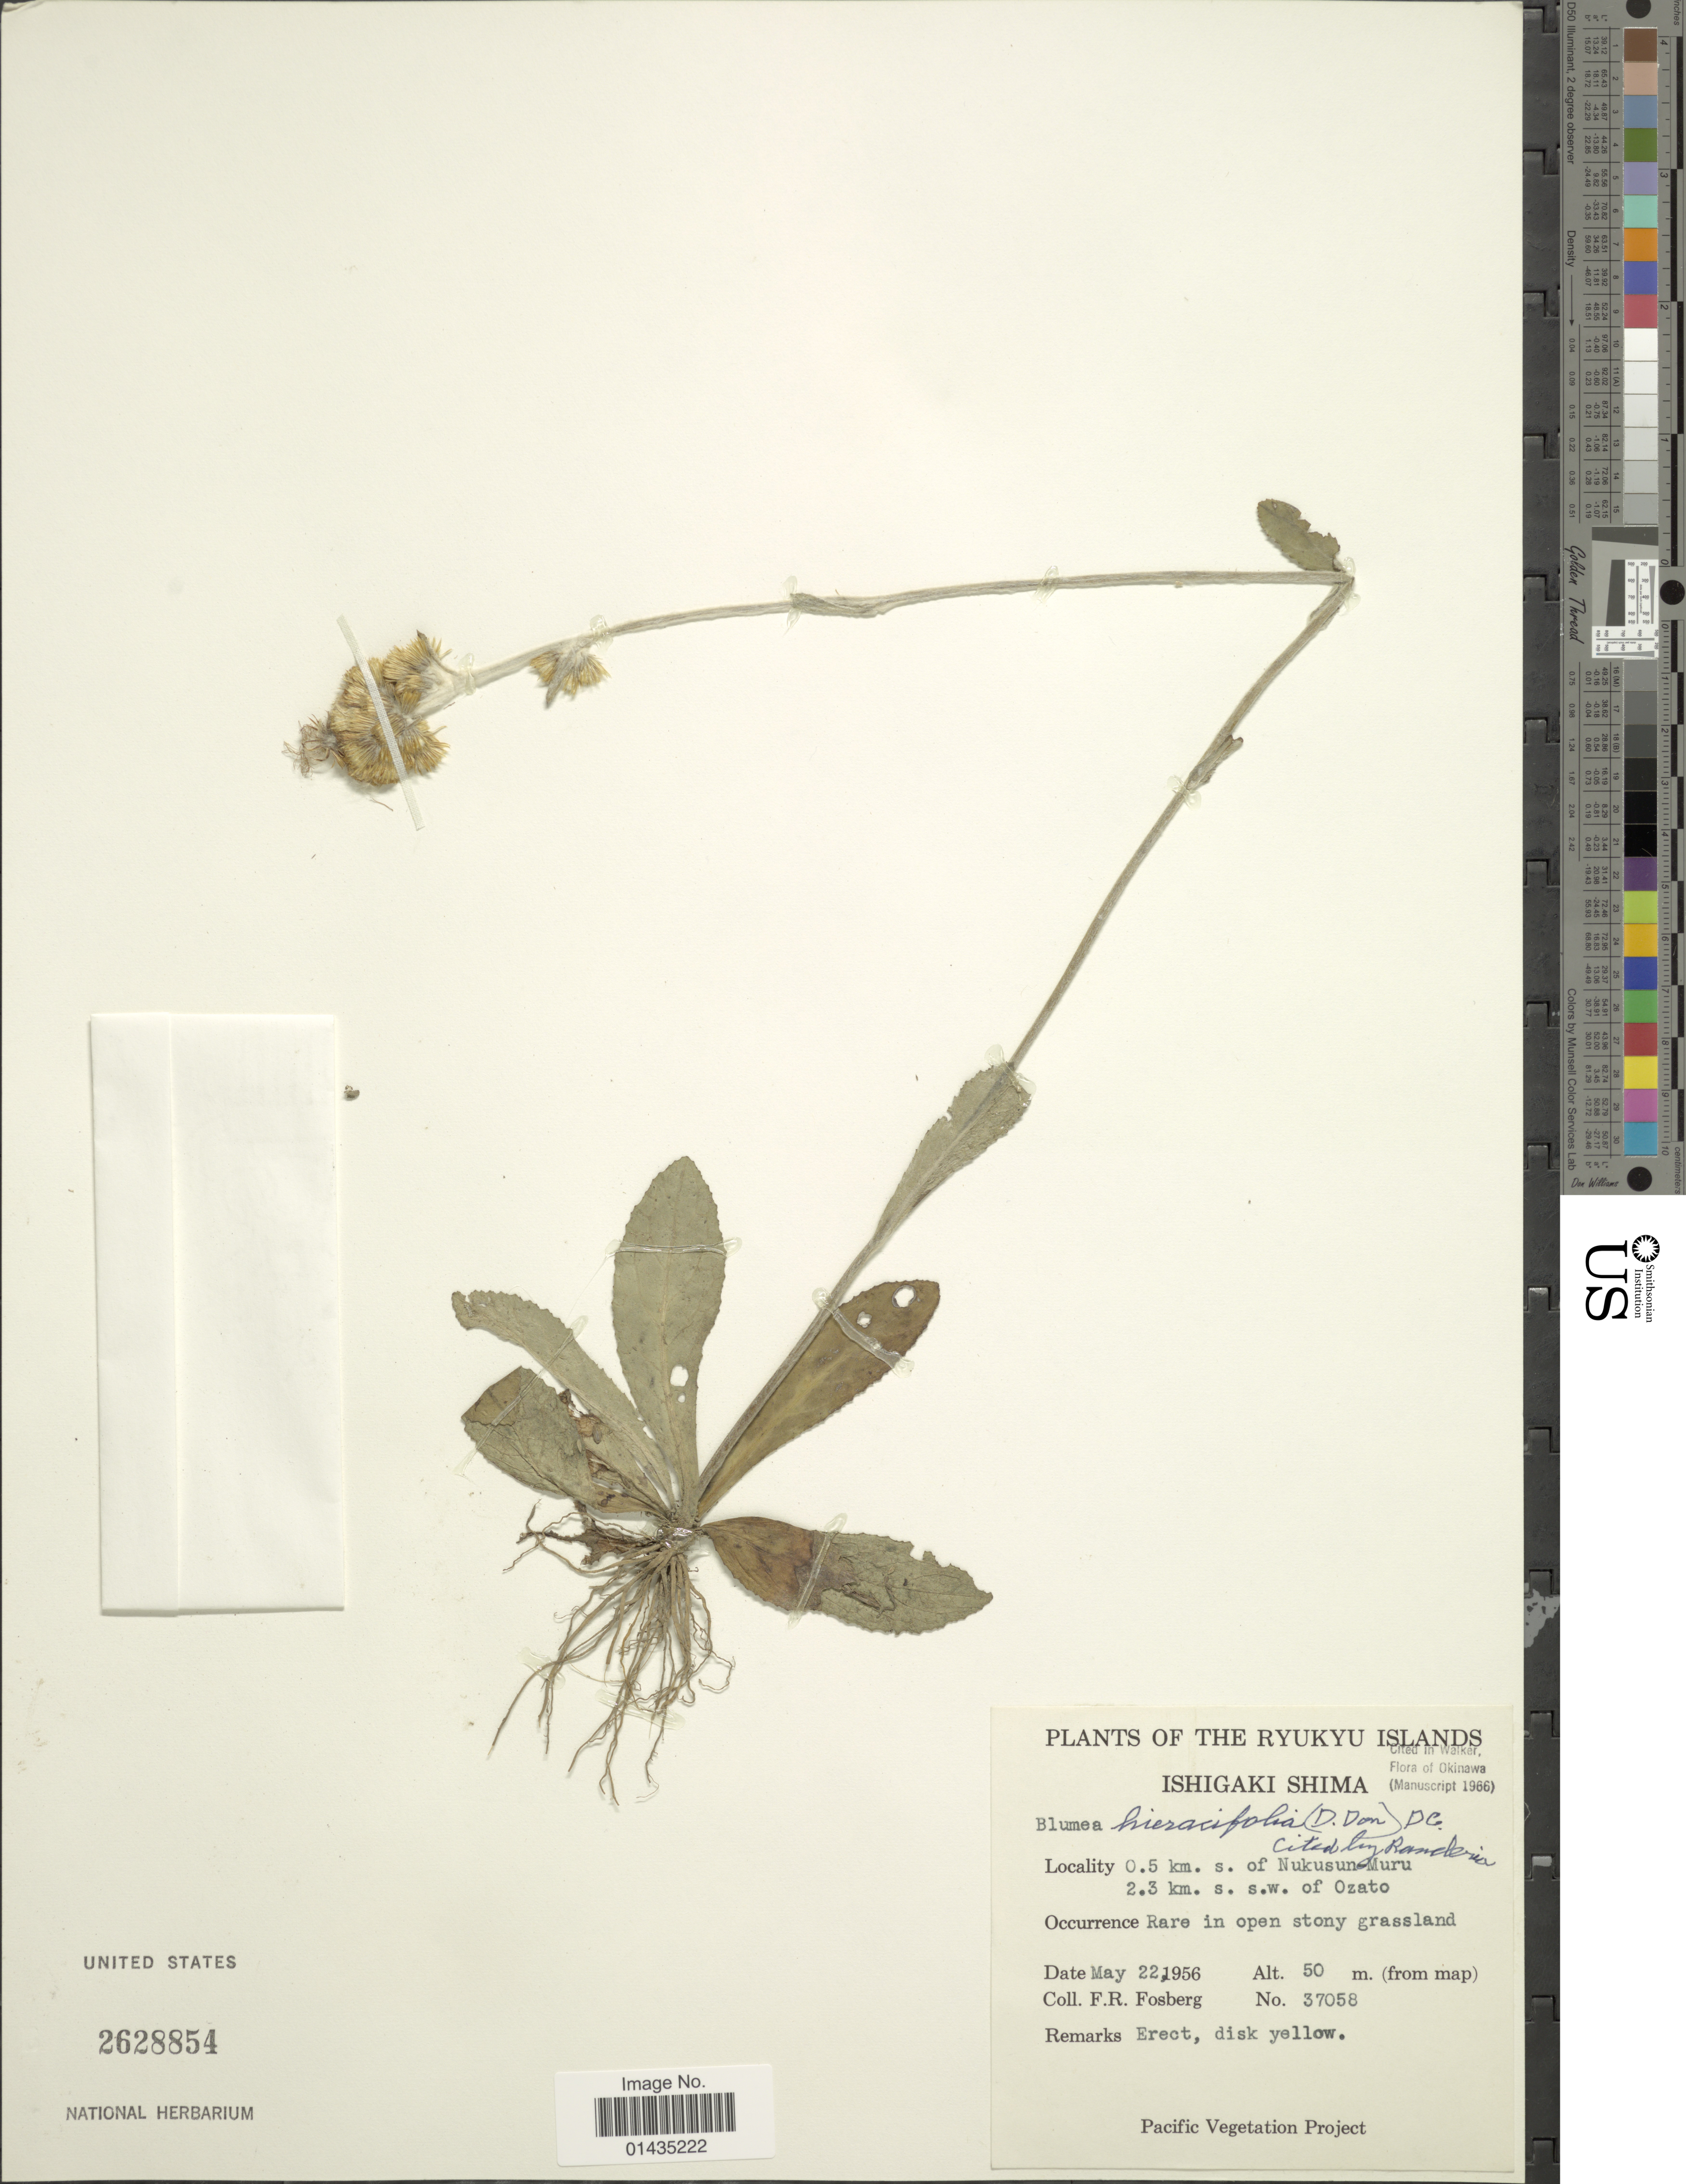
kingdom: Plantae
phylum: Tracheophyta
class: Magnoliopsida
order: Asterales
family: Asteraceae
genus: Blumea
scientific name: Blumea hieraciifolia var. hieraciifolia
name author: (Spreng.) DC.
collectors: F. R. Fosberg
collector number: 37058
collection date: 1956-05-22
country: Japan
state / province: Okinawa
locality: Ryukyu Islands, Ishigaki Shima, 0.5 km s. of Nukusun-Muru, 2.3 km s. s.w. of Ozato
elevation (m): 50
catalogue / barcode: US 2628854